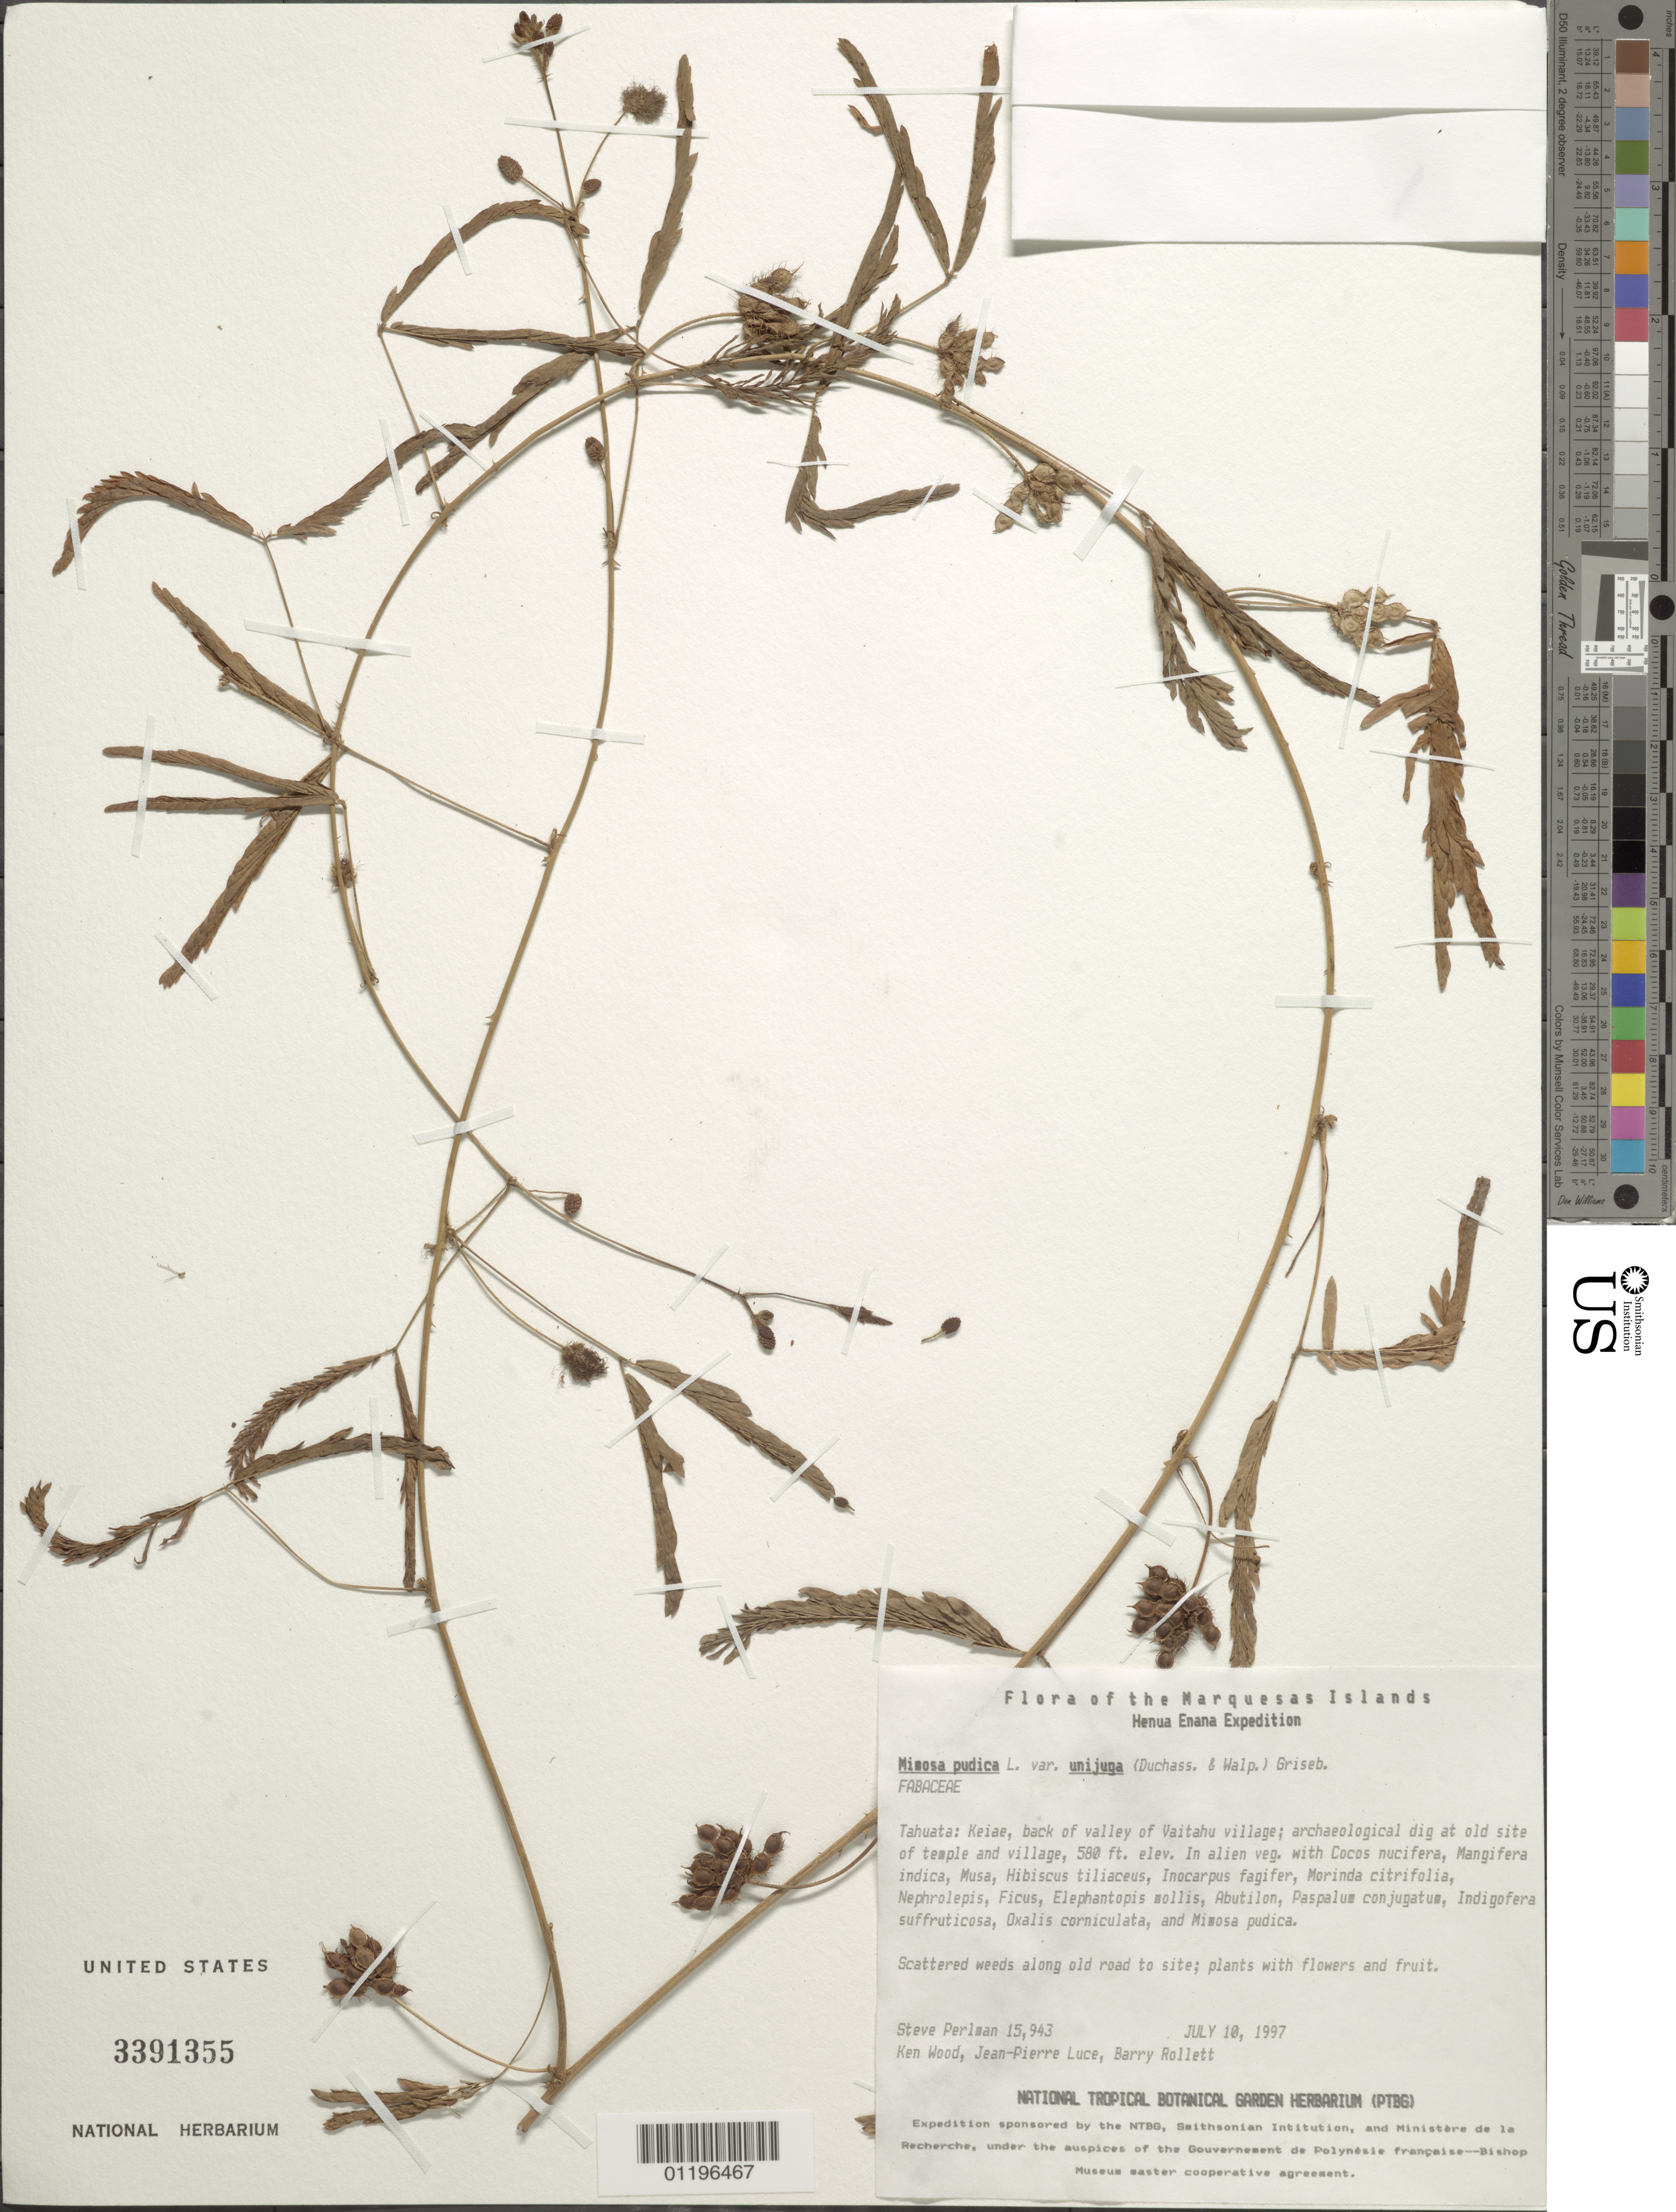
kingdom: Plantae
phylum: Tracheophyta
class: Magnoliopsida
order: Fabales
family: Fabaceae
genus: Mimosa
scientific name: Mimosa pudica var. unijuga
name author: (Walp. & Duchass.) Griseb.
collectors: S. P. Perlman, K. R. Wood, J. Luce & B. Rollett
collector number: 15943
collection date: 1997-07-10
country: French Polynesia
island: Tahuata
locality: Keiae, back of valley of Vaitahu village, old site of temple and village archaeology dig site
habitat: along alod road to site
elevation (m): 177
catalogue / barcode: US 3391355